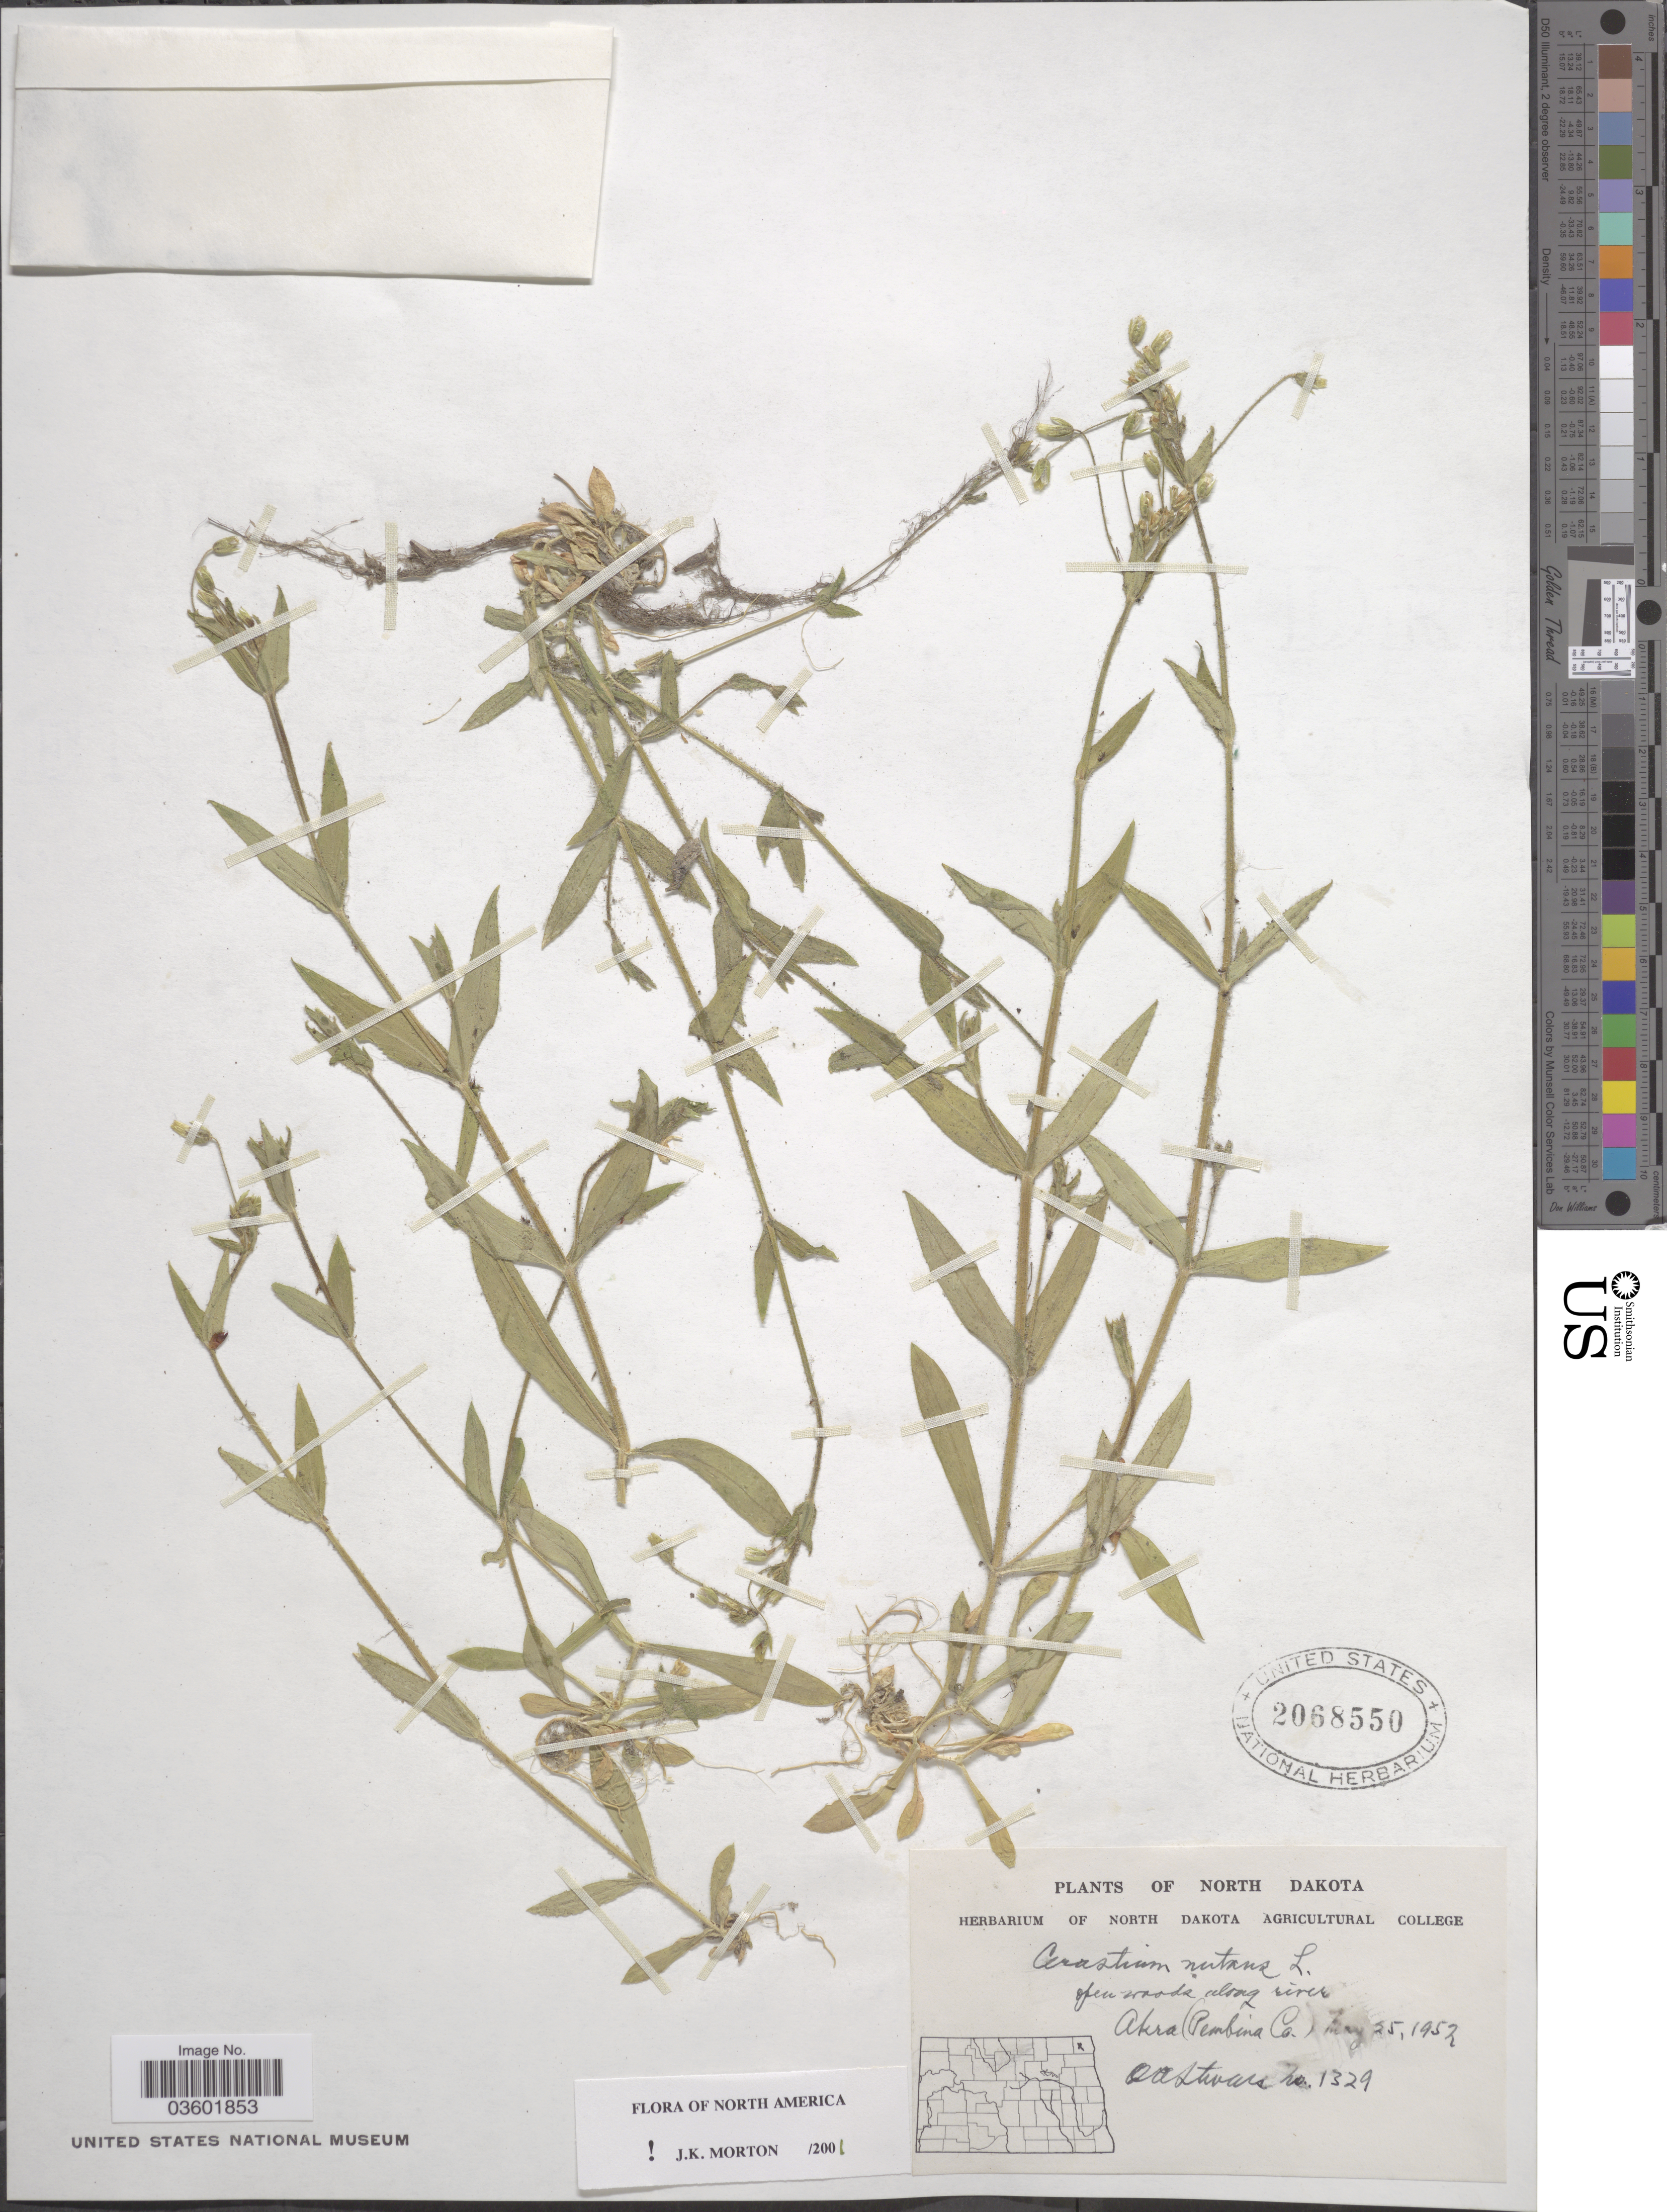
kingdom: Plantae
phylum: Tracheophyta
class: Magnoliopsida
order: Caryophyllales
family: Caryophyllaceae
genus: Cerastium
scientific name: Cerastium nutans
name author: Raf.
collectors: O. A. Stevens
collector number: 1329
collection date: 1952-05-25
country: United States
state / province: North Dakota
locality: Akra (Pembina Co.).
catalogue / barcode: US 2068550